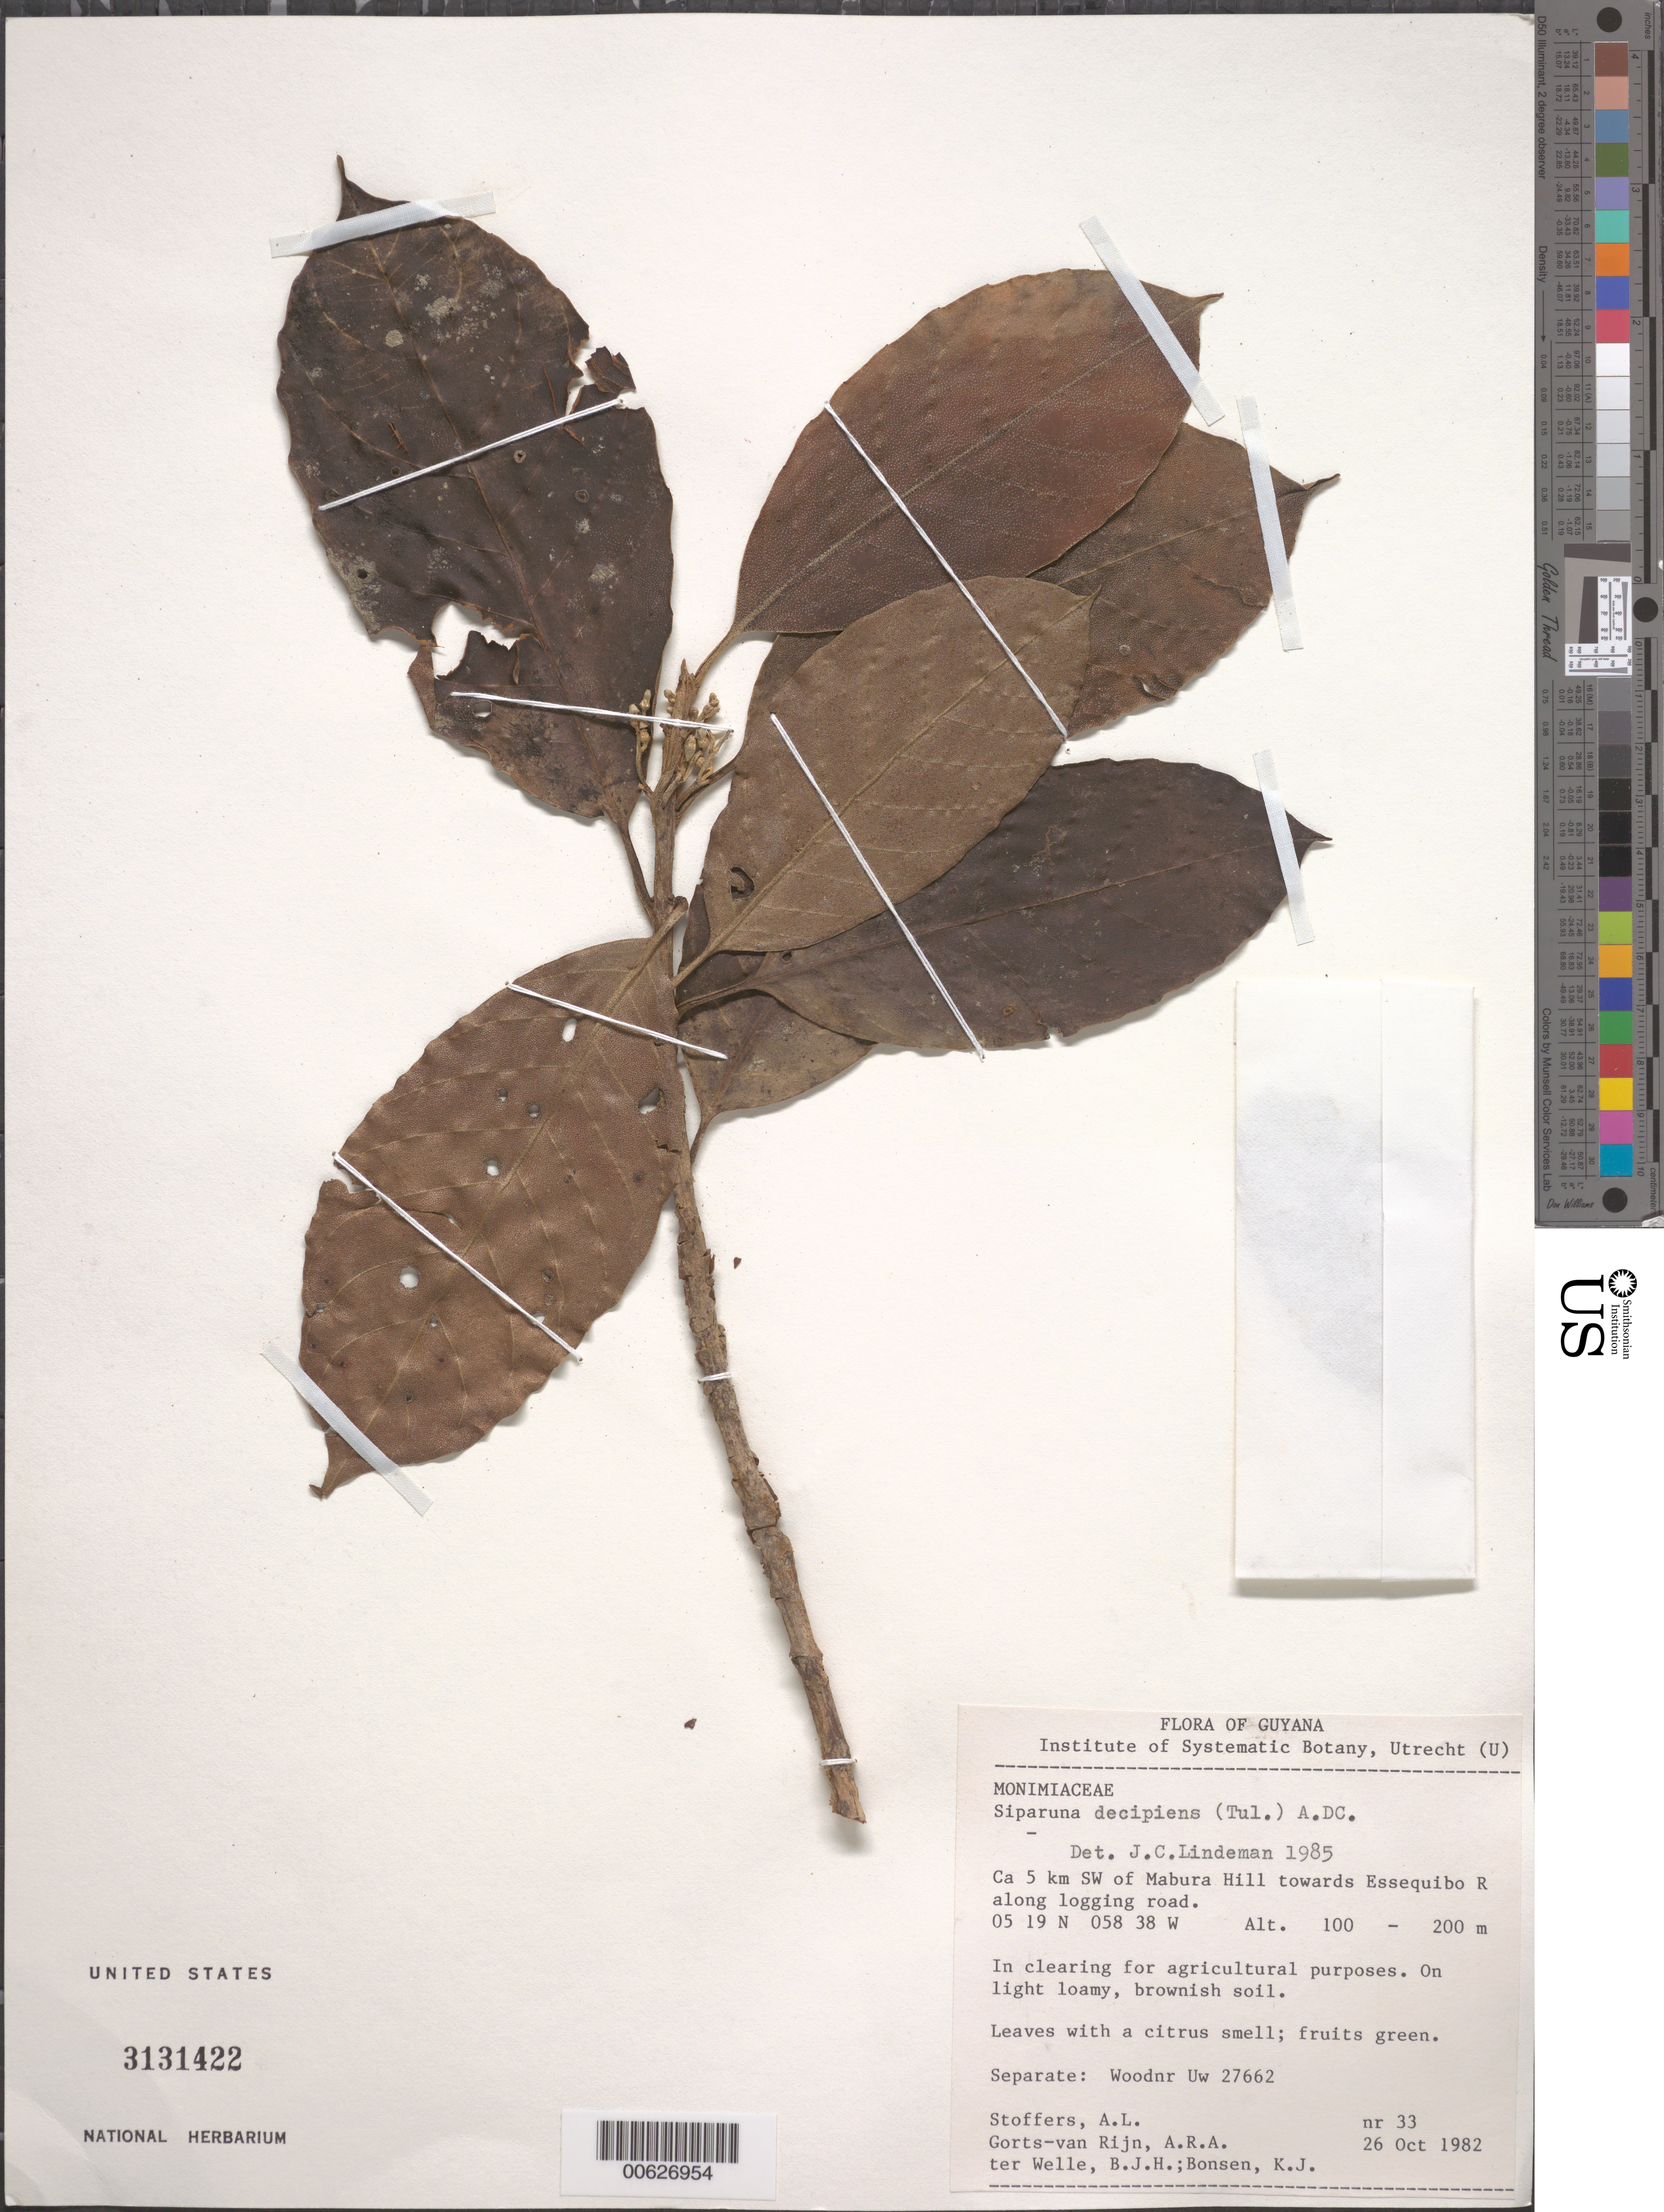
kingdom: Plantae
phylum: Tracheophyta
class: Magnoliopsida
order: Laurales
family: Siparunaceae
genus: Siparuna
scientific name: Siparuna decipiens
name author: (Tul.) A. DC.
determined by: Lindeman, J. C.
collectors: A. Stoffers, A. .R. A. Görts-van Rijn, B. Welle & K. Bonsen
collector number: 33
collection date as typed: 26-Oct-82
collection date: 1982-10-26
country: Guyana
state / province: U. Demerara-Berbice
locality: Mabura Hill, 5 km SW of, towards Essequibo R.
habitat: Clearing for agricultural purposes on light, loamy brownish soil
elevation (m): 100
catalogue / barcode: US 3131422